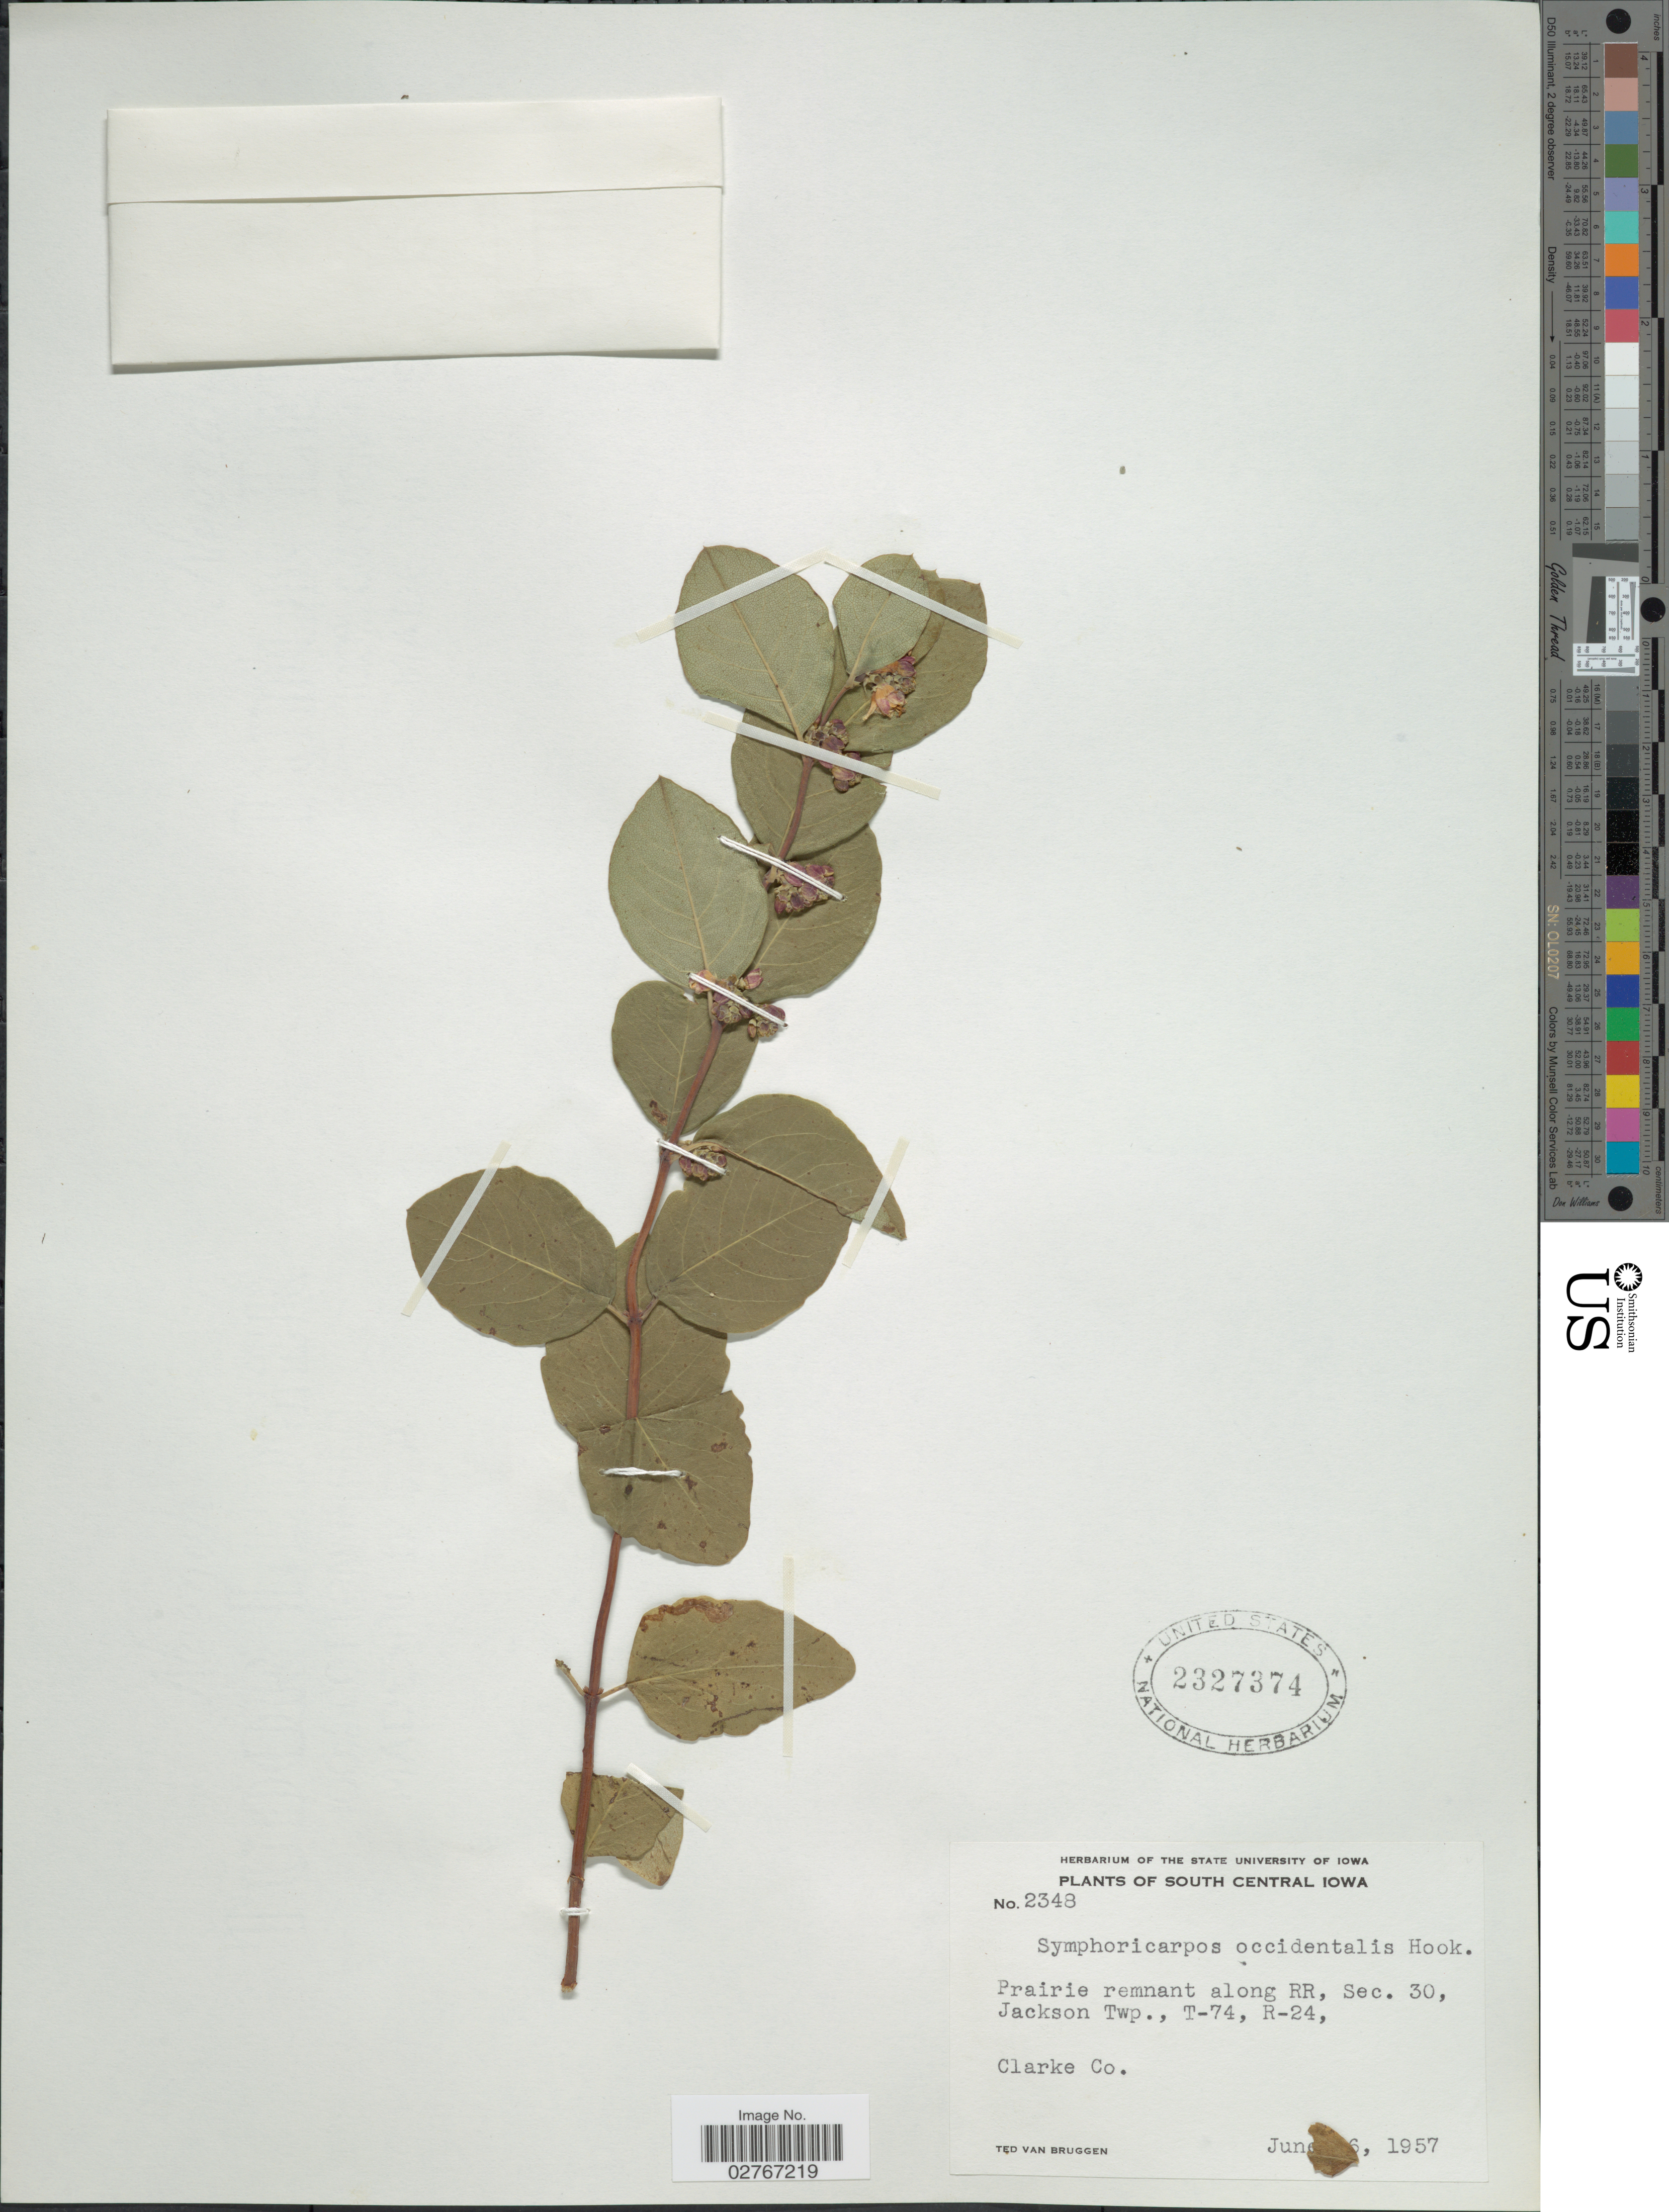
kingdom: Plantae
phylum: Tracheophyta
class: Magnoliopsida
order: Dipsacales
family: Caprifoliaceae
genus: Symphoricarpos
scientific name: Symphoricarpos occidentalis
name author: (R. Br.) Hook.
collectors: T. van Bruggen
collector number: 2348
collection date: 1957-06-06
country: United States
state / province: Iowa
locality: South Central Iowa, Prairie remnant along RR, Sec. 30, Jackson Twp., T-74, R-24, Clarke Co.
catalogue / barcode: US 2327374